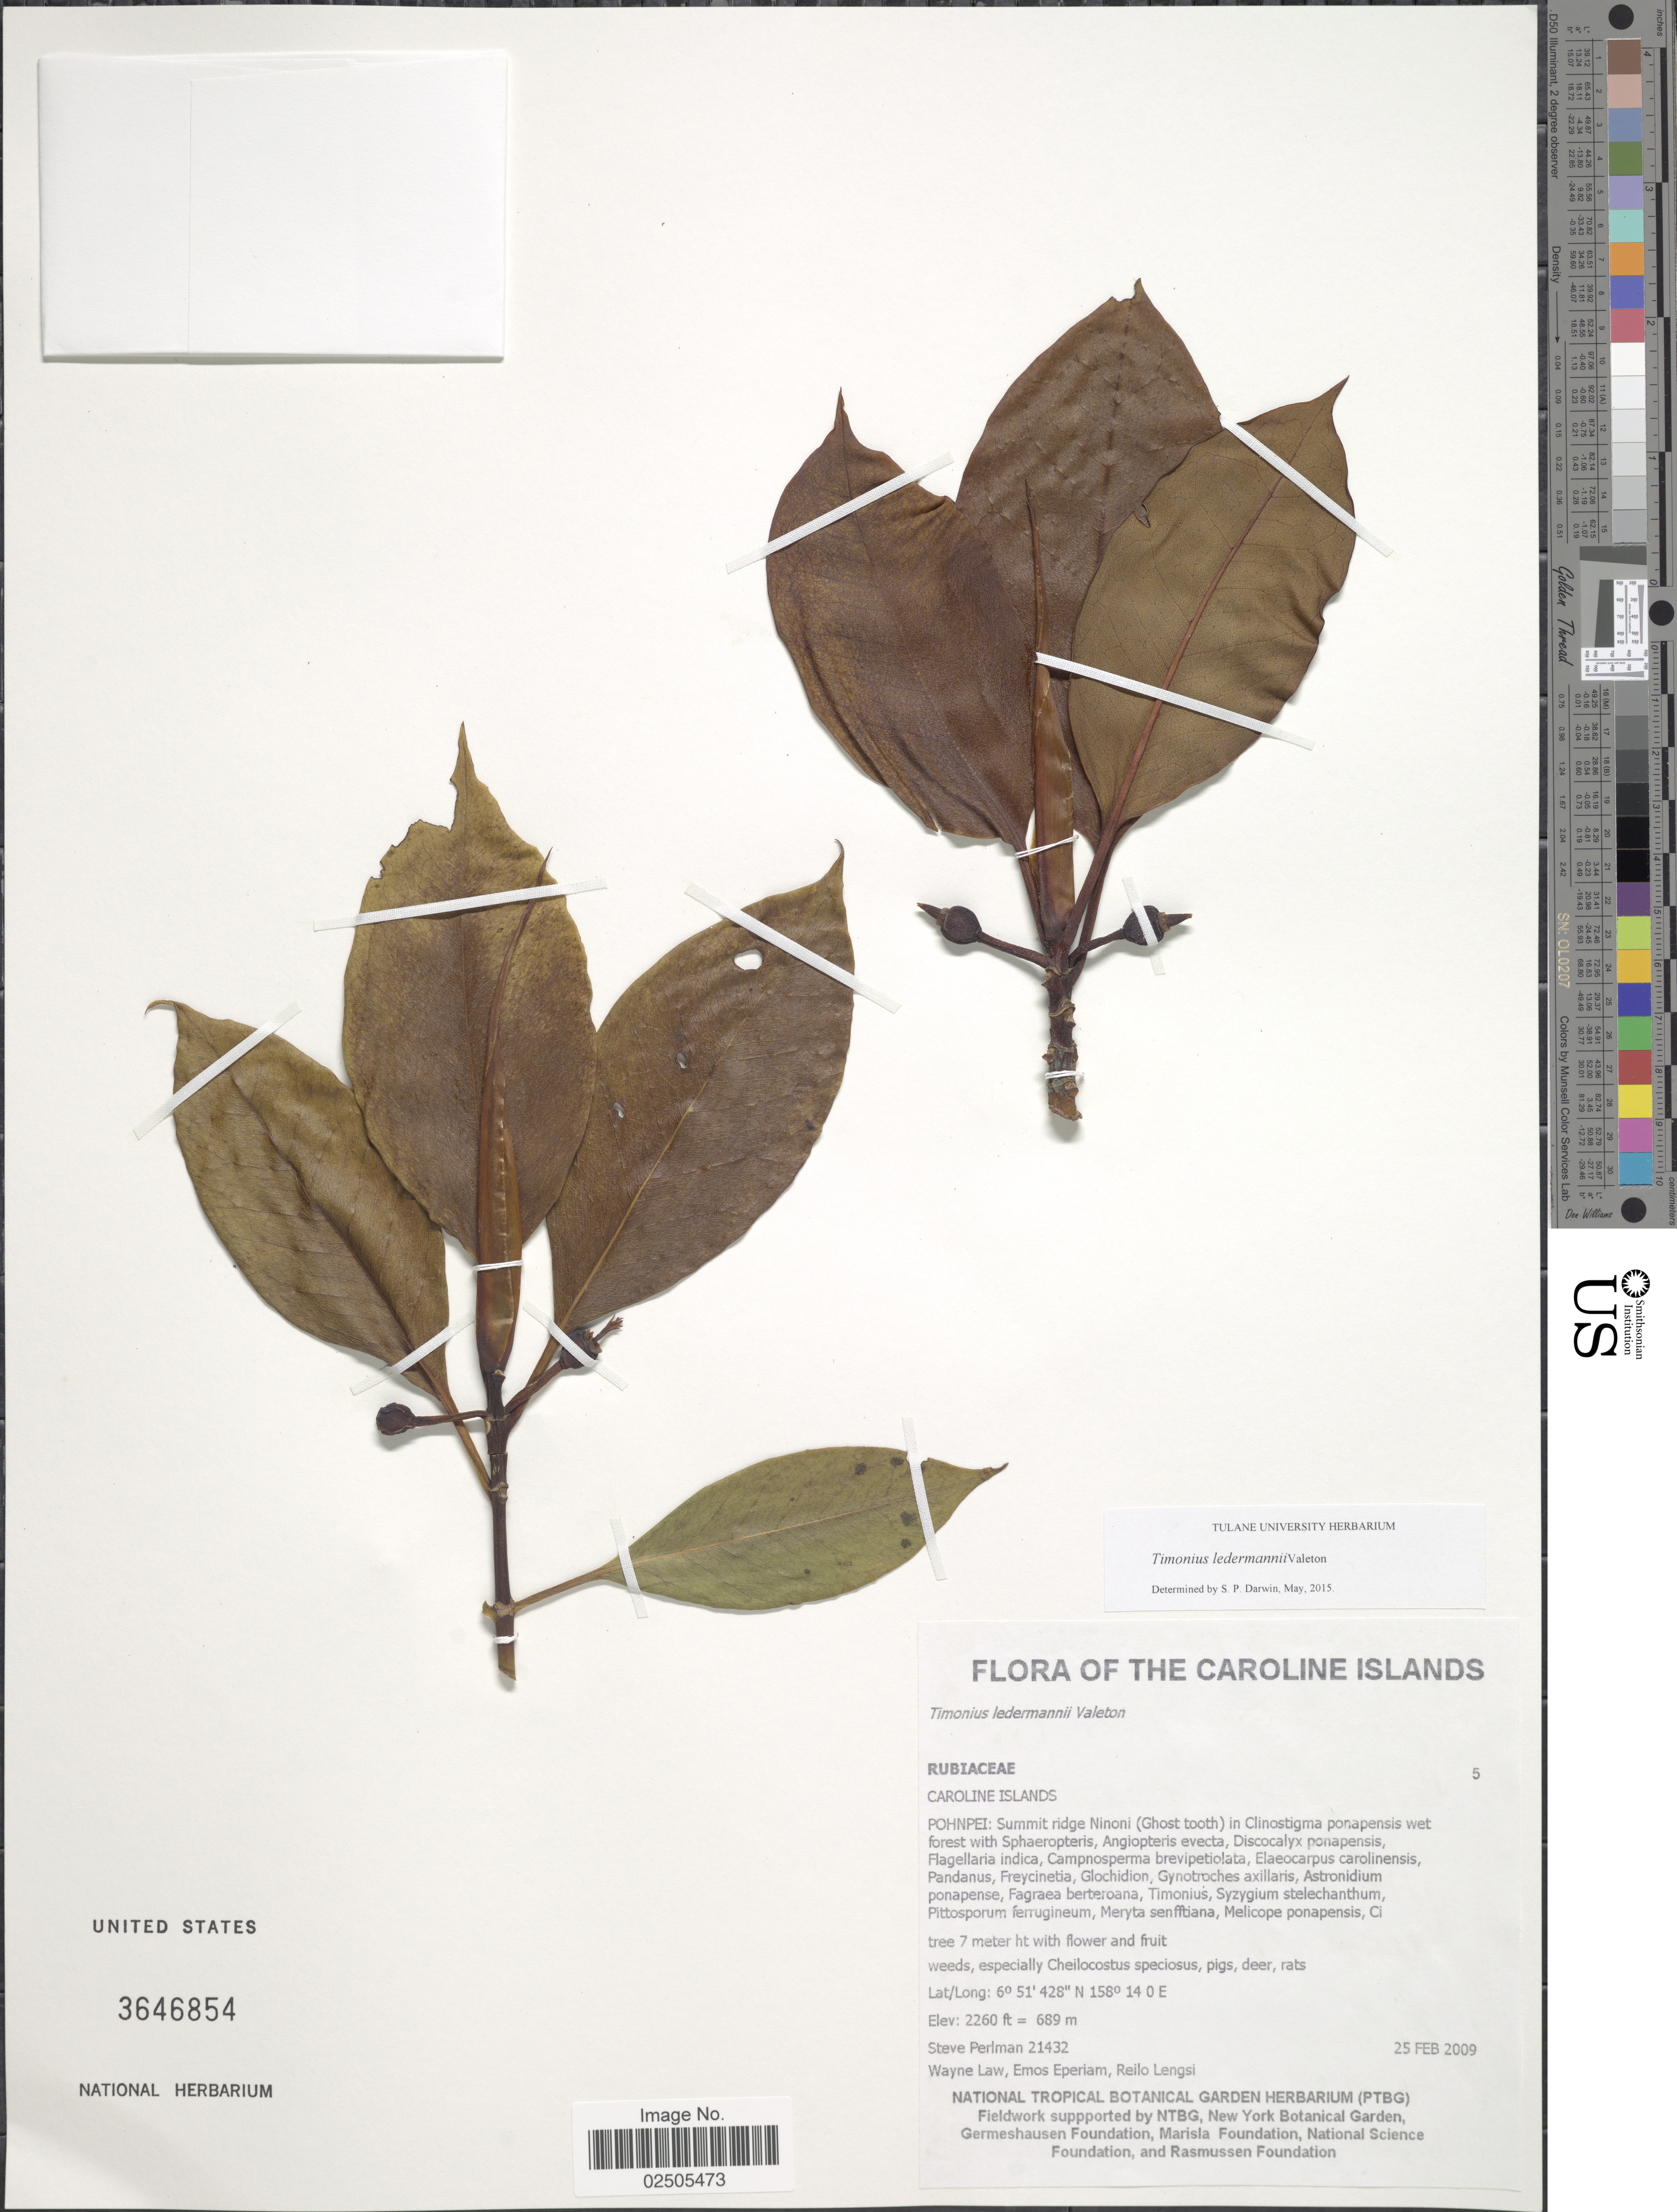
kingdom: Plantae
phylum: Tracheophyta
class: Magnoliopsida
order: Gentianales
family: Rubiaceae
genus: Timonius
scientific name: Timonius ledermannii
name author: Valeton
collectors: S. Perlman, W. Law, E. Eperiam & R. Lengsi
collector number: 21432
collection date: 2009-02-25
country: Micronesia, Federated States of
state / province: Pohnpei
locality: The Caroline Islands, Summit ridge Ninoni (Ghost tooth)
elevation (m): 689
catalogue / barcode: US 3646854